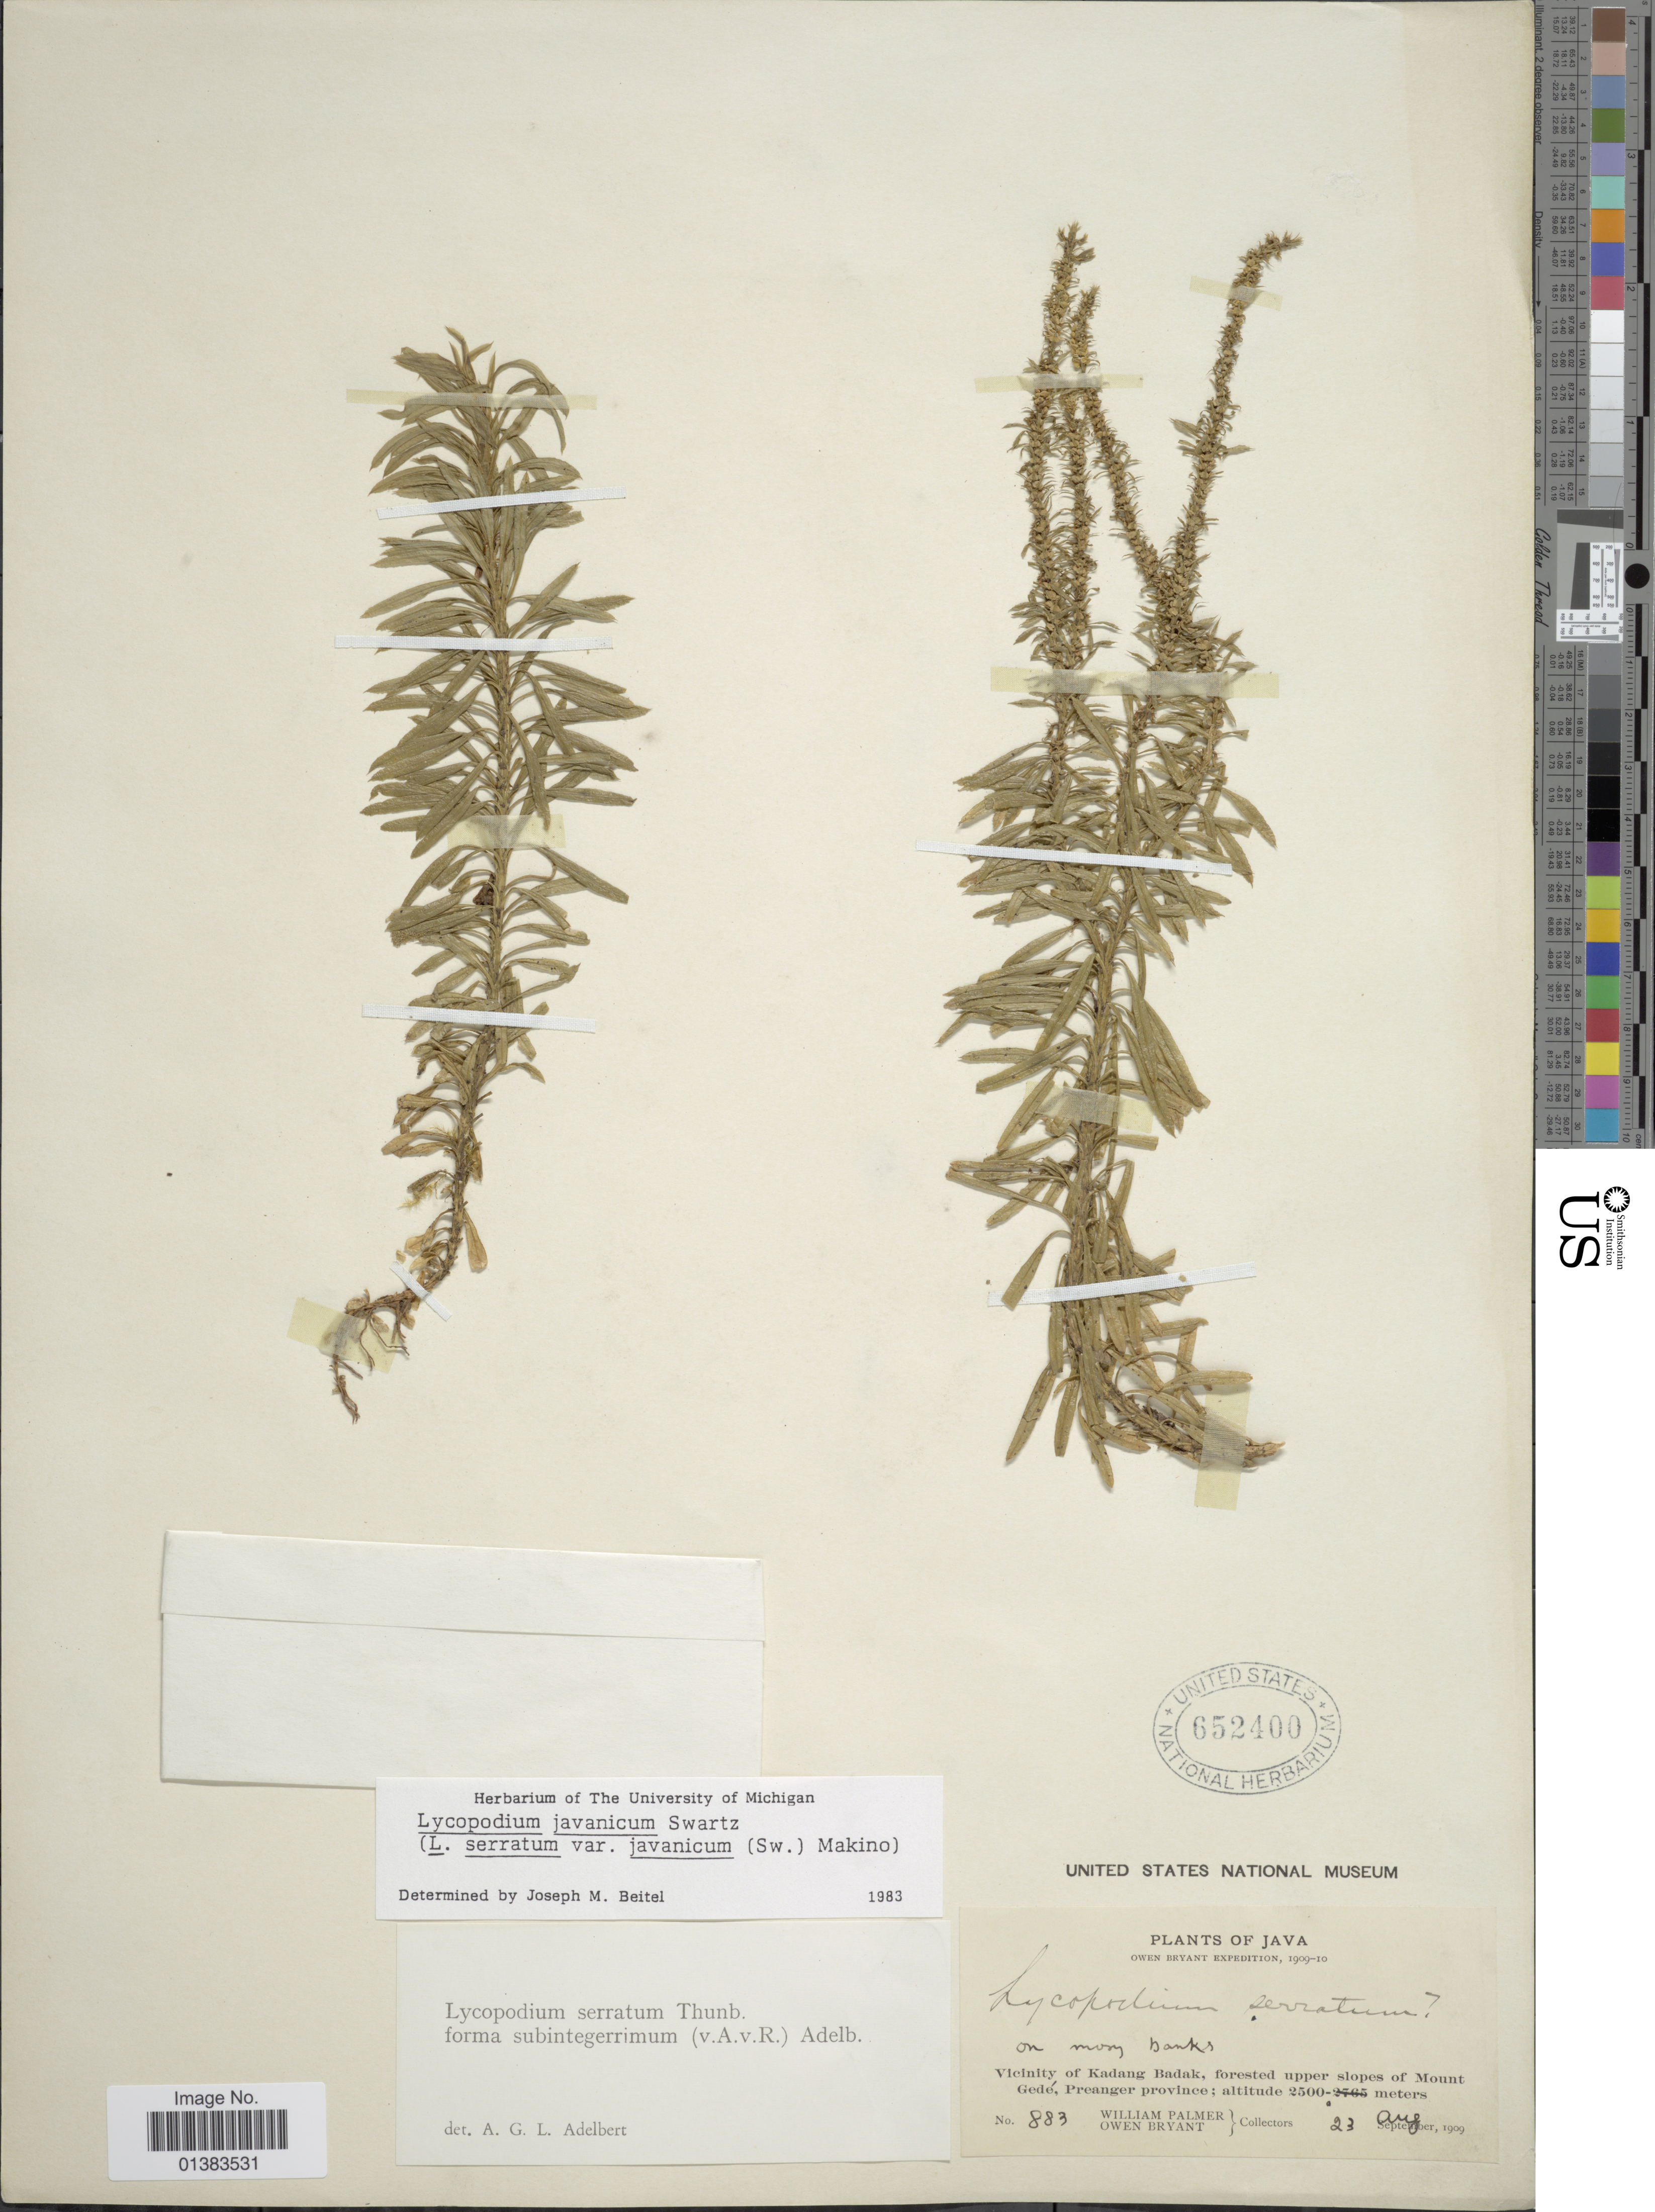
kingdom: Plantae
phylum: Tracheophyta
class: Lycopodiopsida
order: Lycopodiales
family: Lycopodiaceae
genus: Huperzia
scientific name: Huperzia javanica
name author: (Sw.) C.Y. Yang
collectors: W. Palmer & O. Bryant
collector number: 883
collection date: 1909-08-23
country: Indonesia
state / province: Java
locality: Vicinity of Kadang Badak, forested upper slopes of Mount Gedé, Preanger province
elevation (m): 2500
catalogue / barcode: US 652400